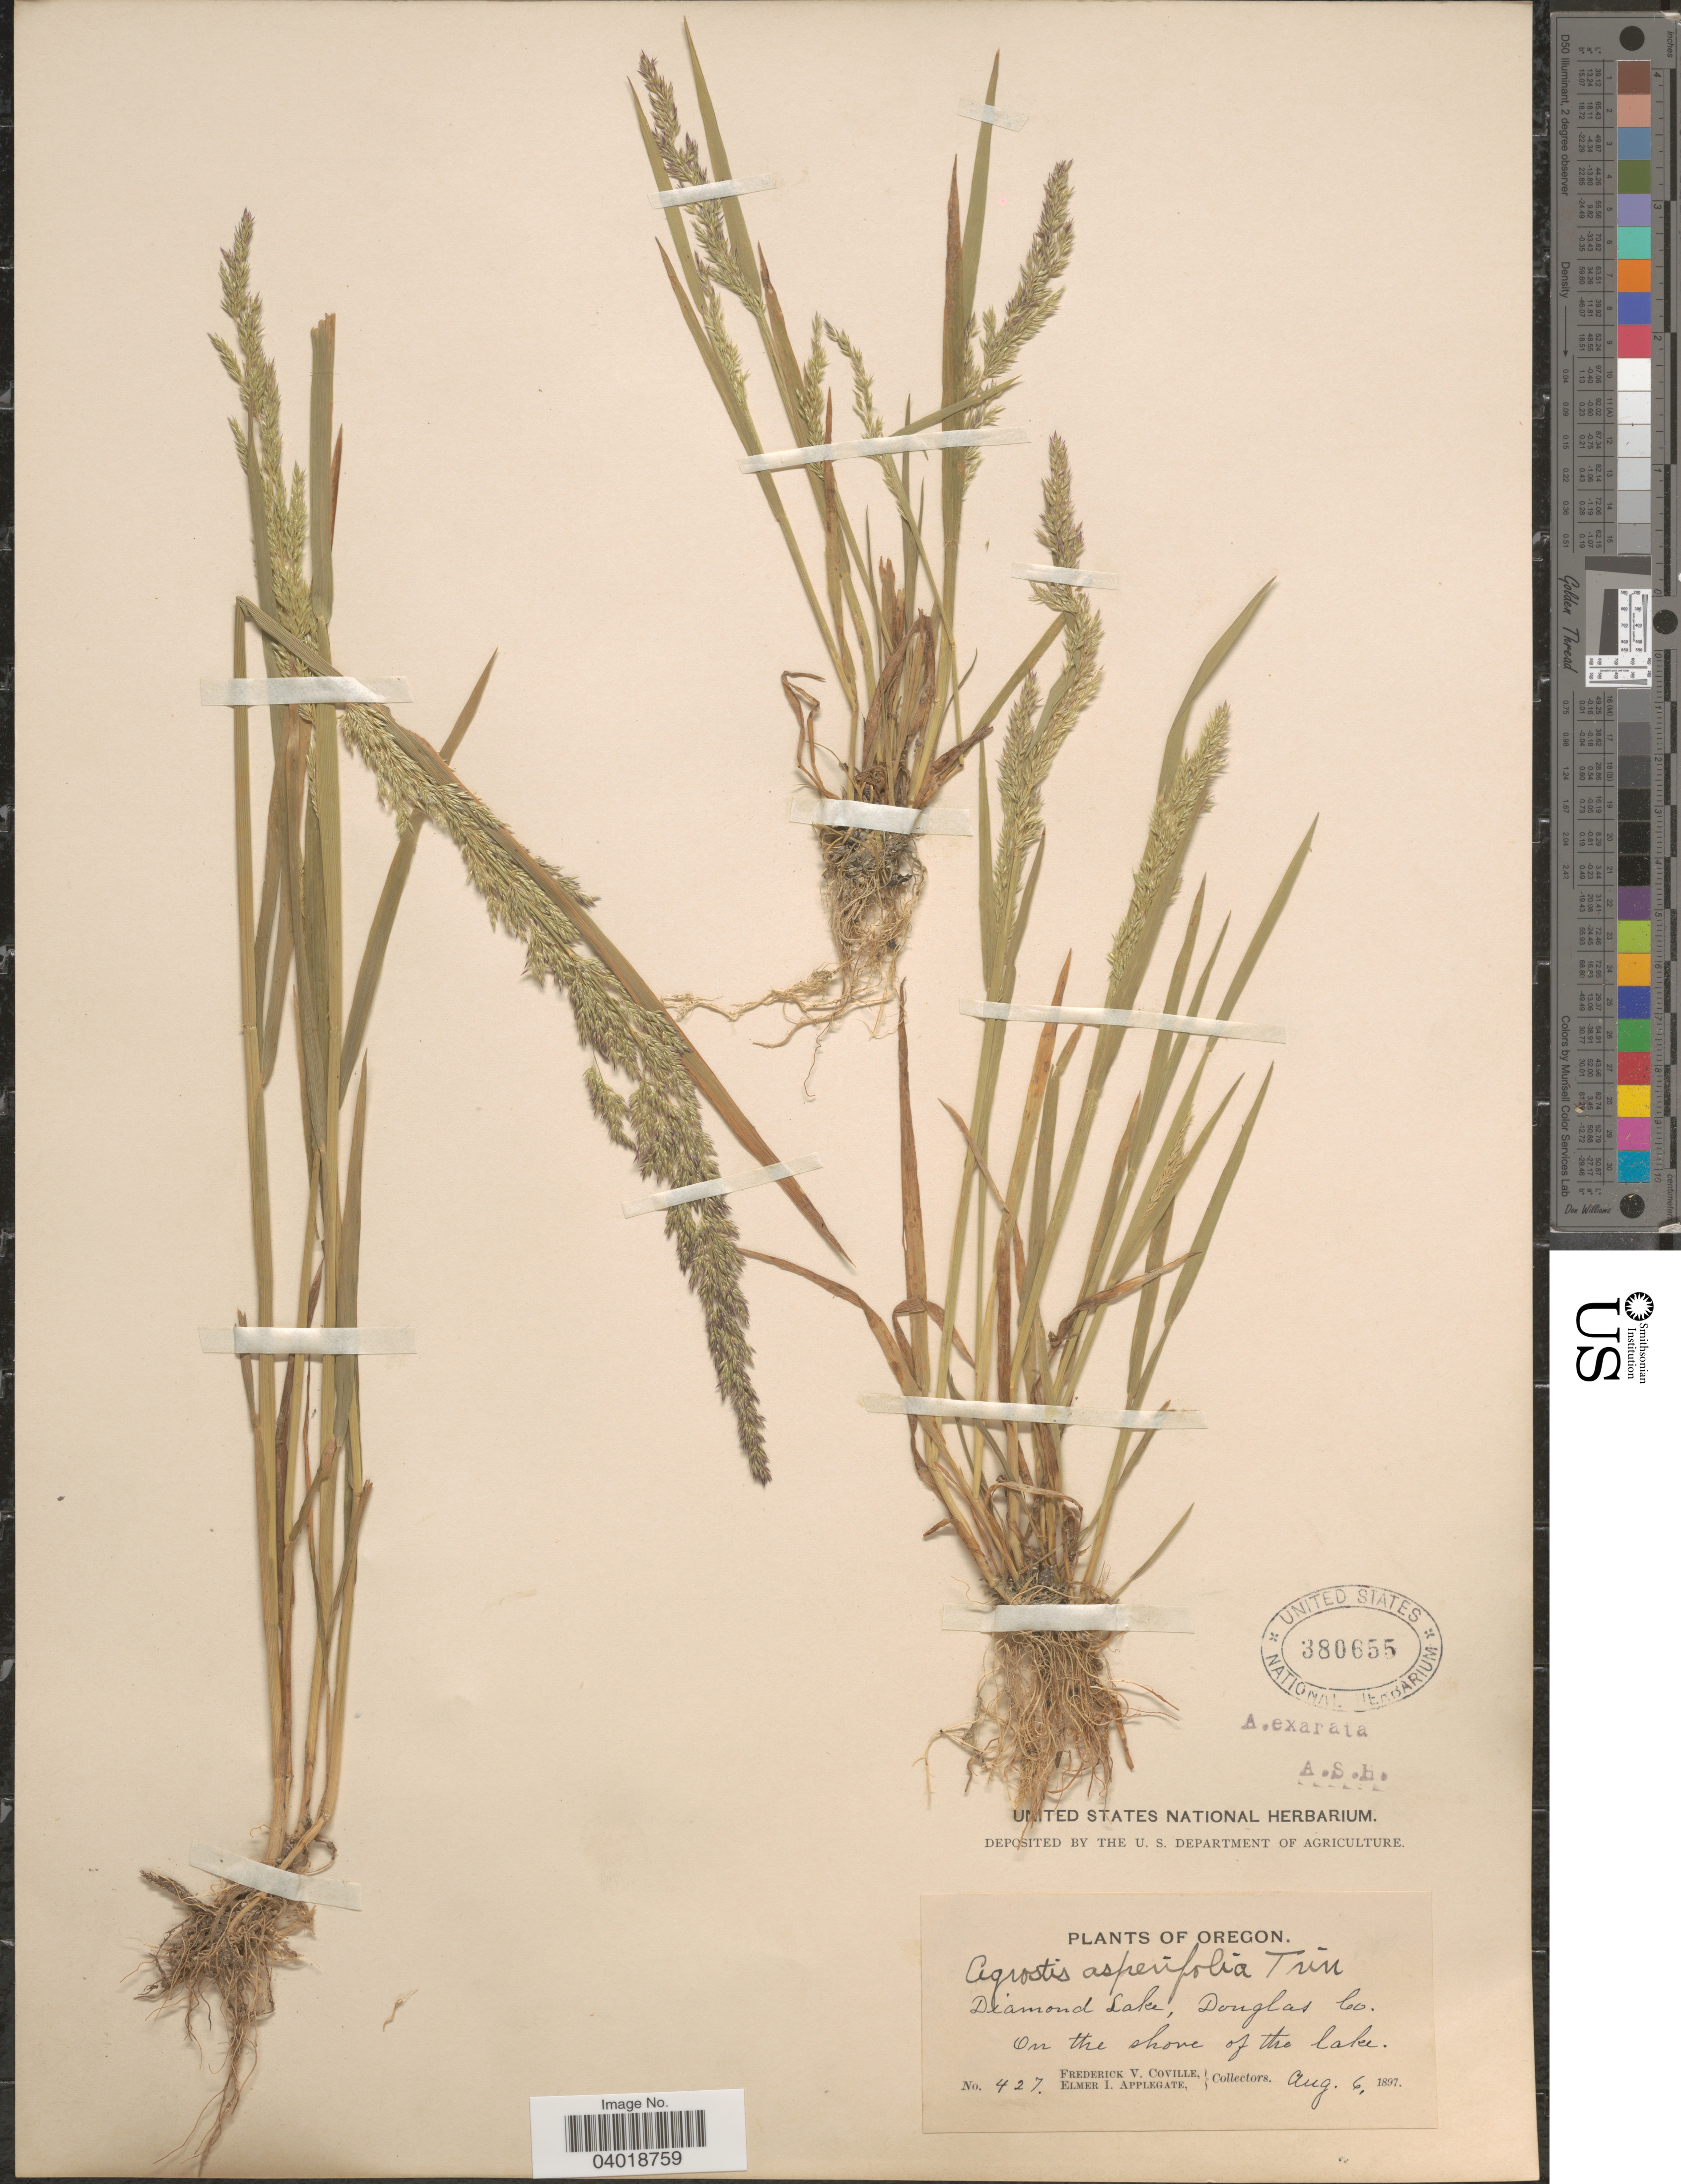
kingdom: Plantae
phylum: Tracheophyta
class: Liliopsida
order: Poales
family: Poaceae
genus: Agrostis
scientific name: Agrostis exarata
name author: Trin.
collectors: F. V. Coville & E. I. Applegate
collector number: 427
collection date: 1897-08-06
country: United States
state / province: Oregon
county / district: Douglas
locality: Diamond Lake, Douglas Co. On the shore of the lake.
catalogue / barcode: US 380655